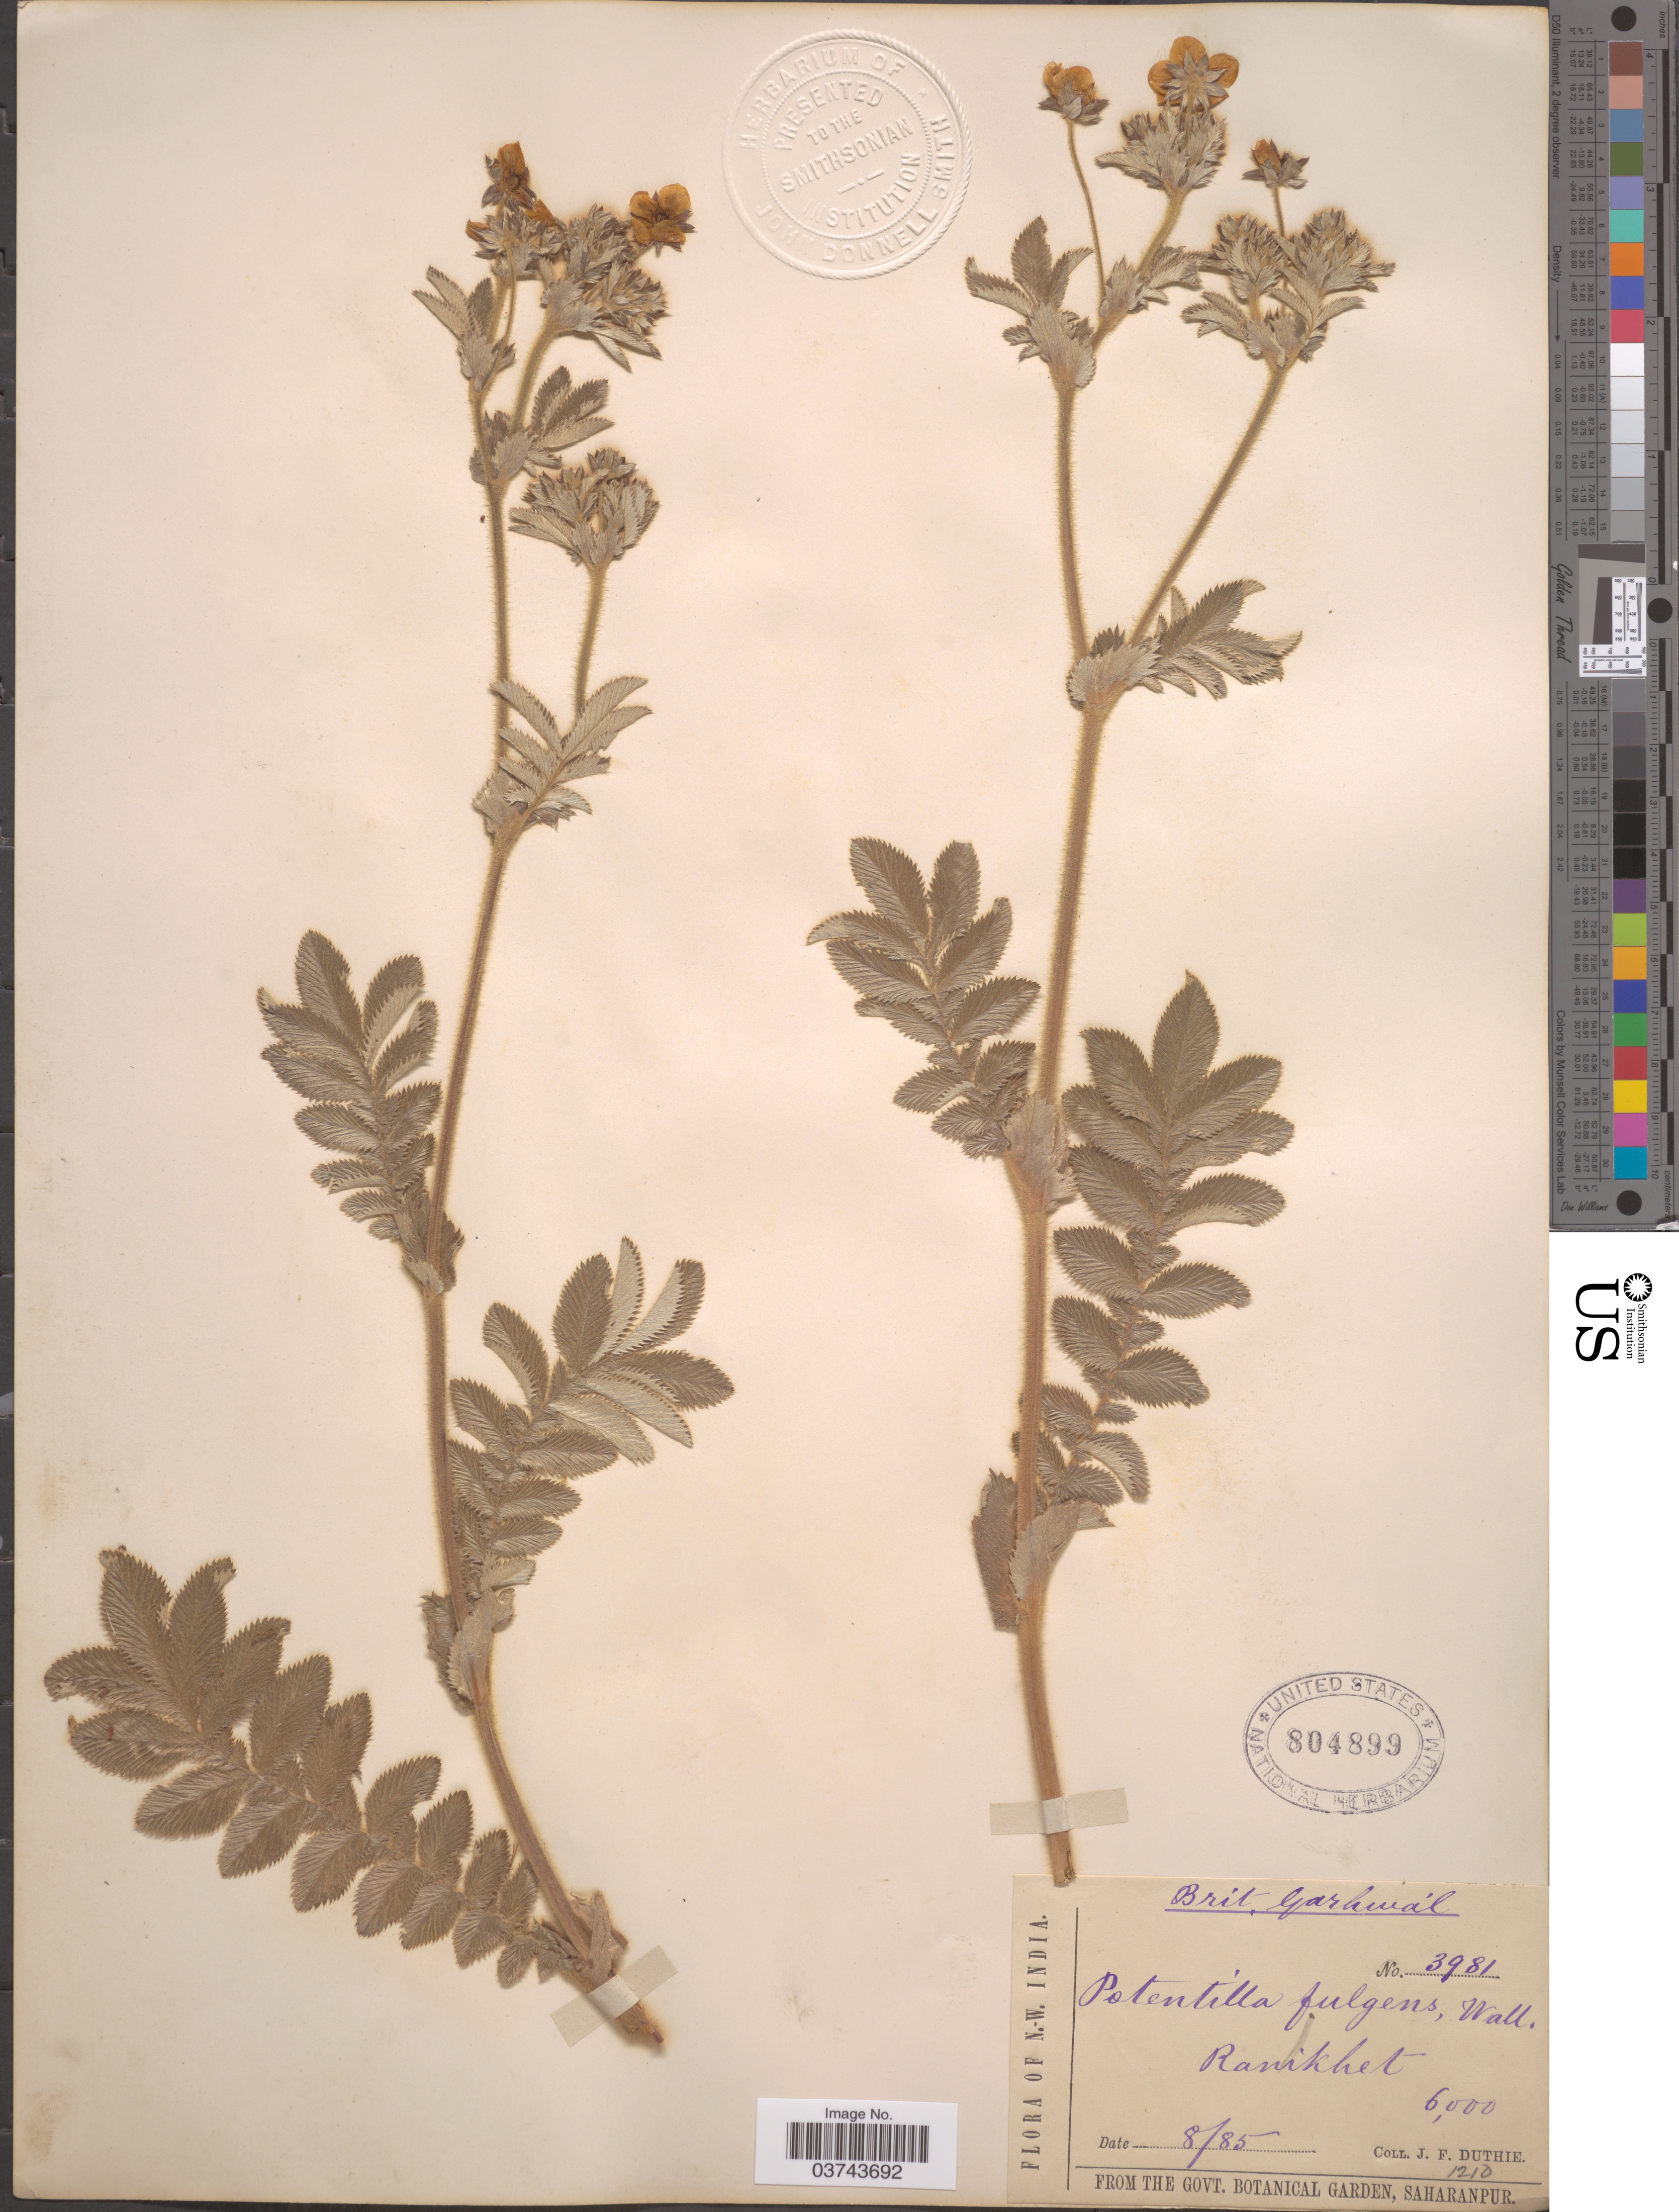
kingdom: Plantae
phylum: Tracheophyta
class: Magnoliopsida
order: Rosales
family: Rosaceae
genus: Potentilla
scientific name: Potentilla fulgens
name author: Wall. ex Hook.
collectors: J. F. Duthie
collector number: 3981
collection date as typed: Transcribed d/m/y: /8/85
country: India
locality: N.W. China. Brit. Garhwál. Raniket.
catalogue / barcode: US 804899